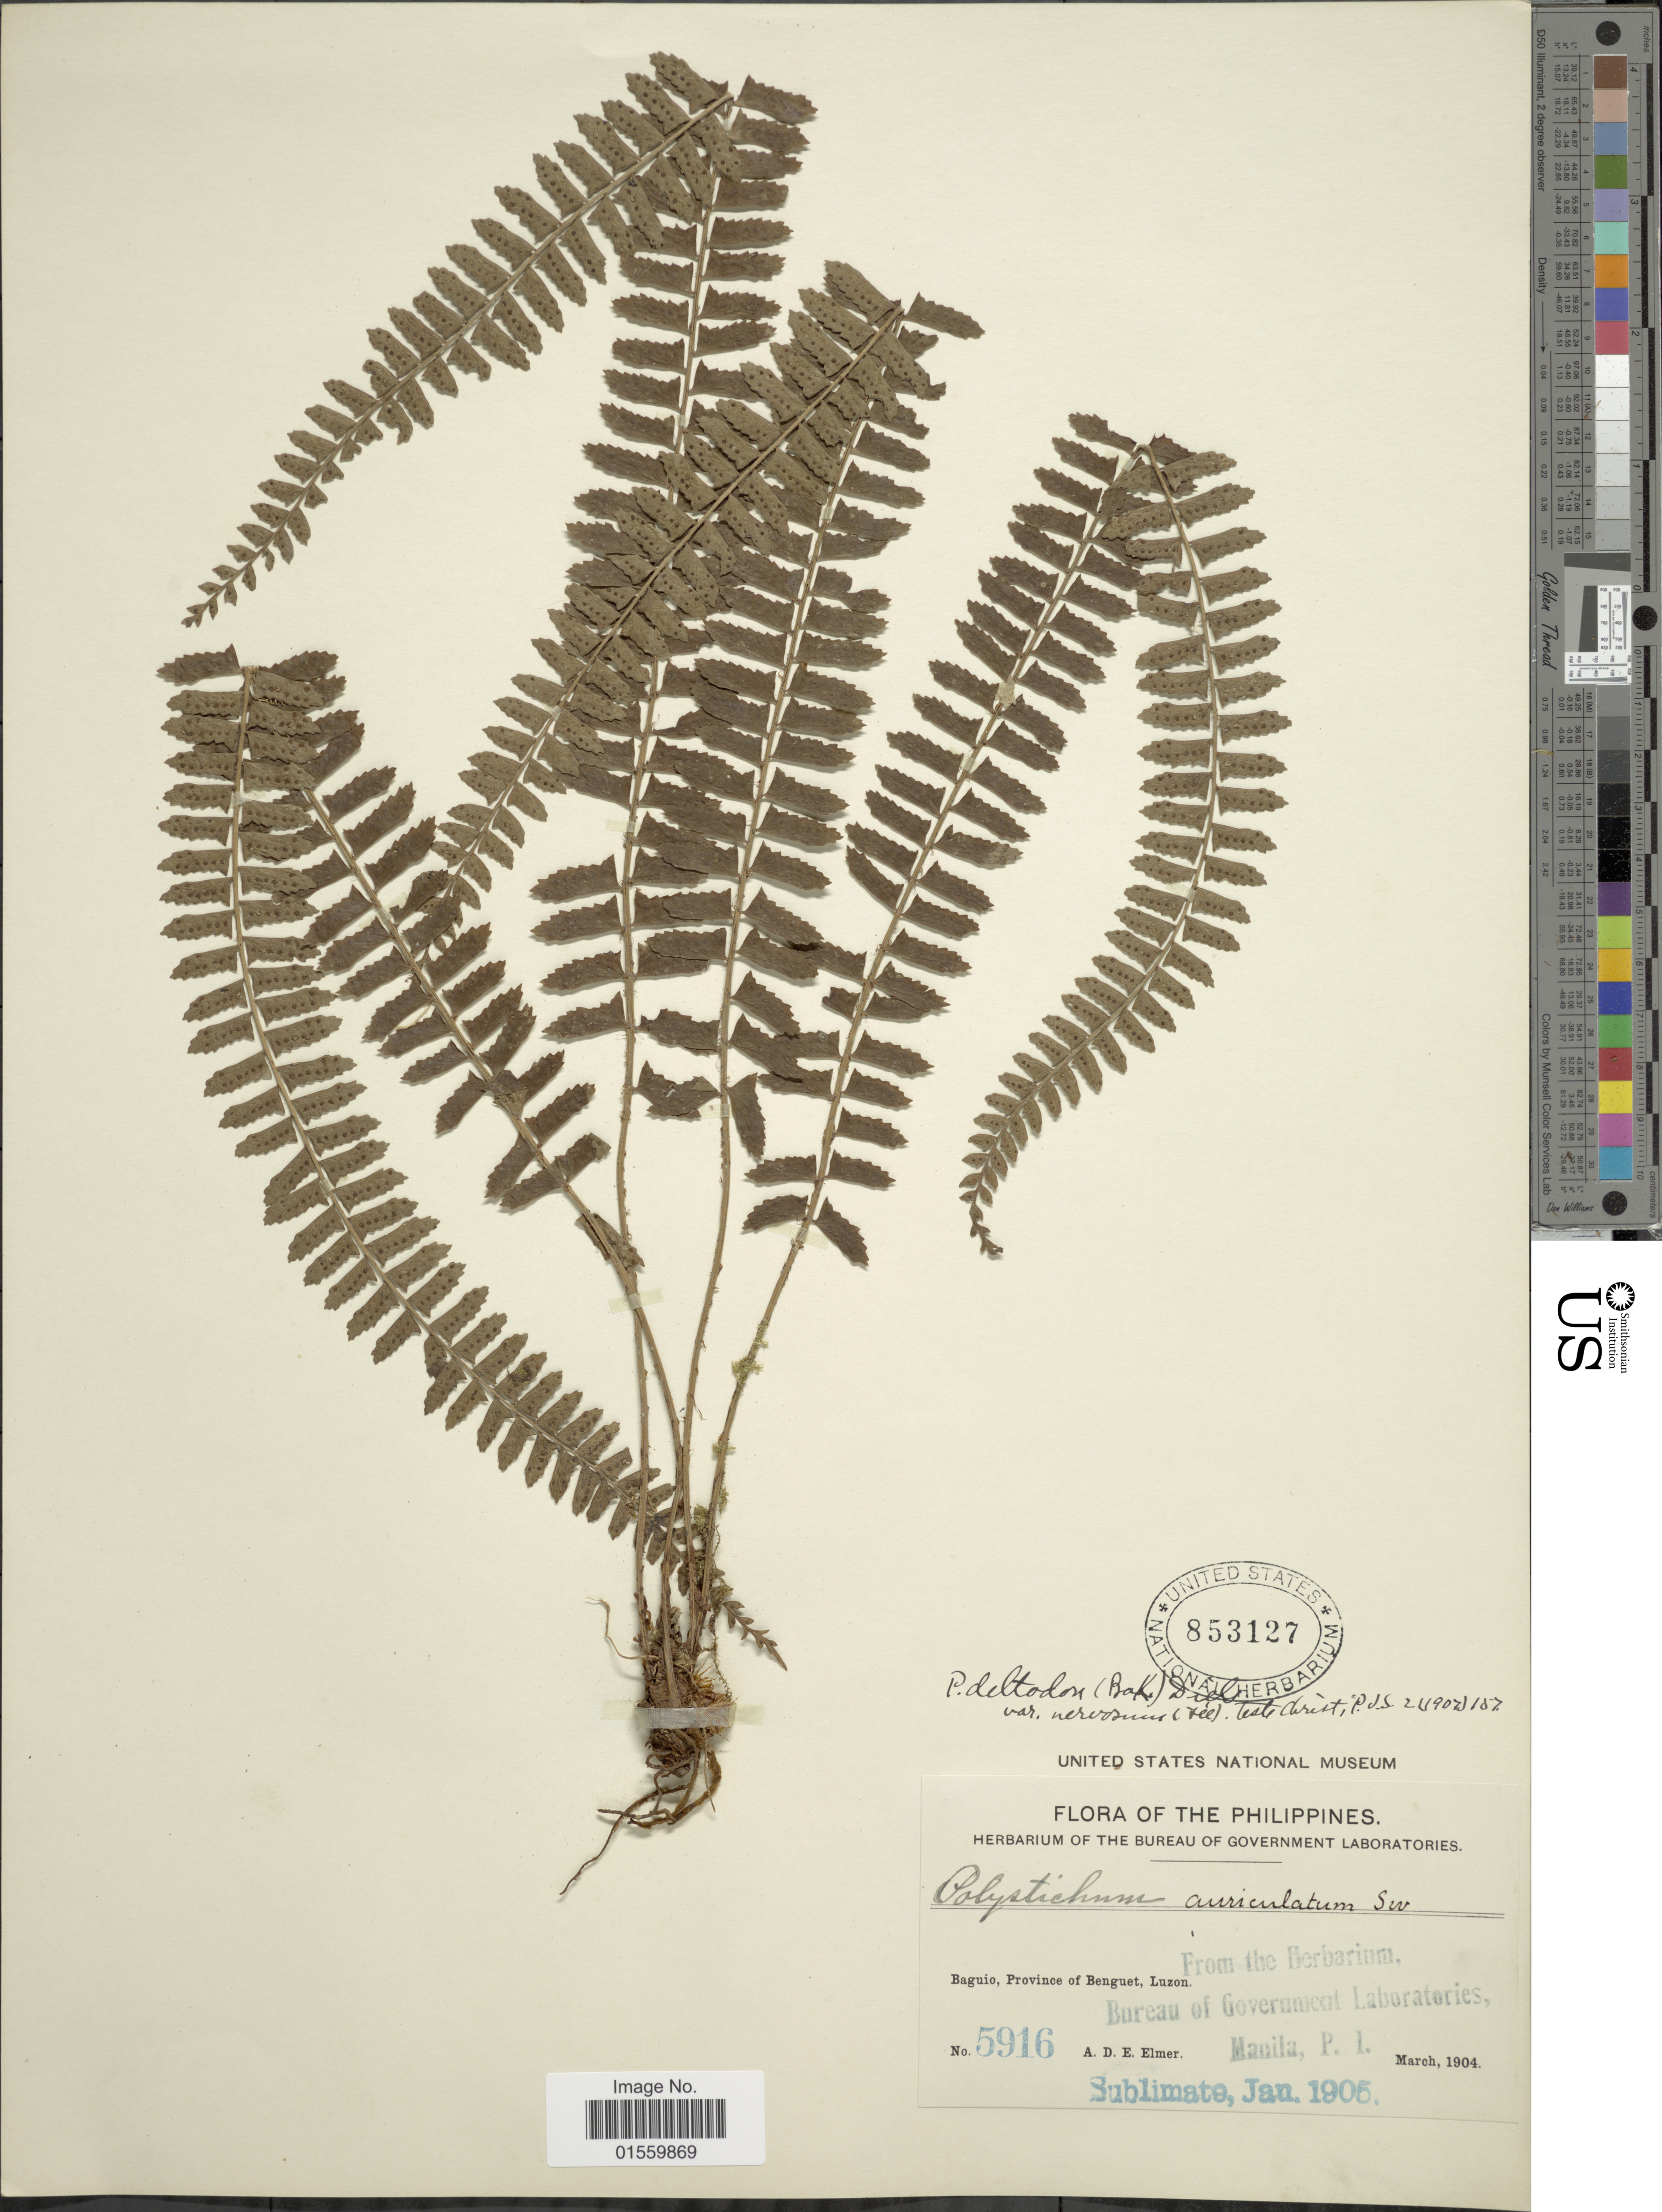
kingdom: Plantae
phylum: Tracheophyta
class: Polypodiopsida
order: Polypodiales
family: Dryopteridaceae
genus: Polystichum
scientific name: Polystichum deltodon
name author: (Baker) Diels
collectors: A. D. E. Elmer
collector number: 5916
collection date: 1904-03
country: Philippines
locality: Baguio, Province of Benguet, Luzon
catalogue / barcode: US 853127